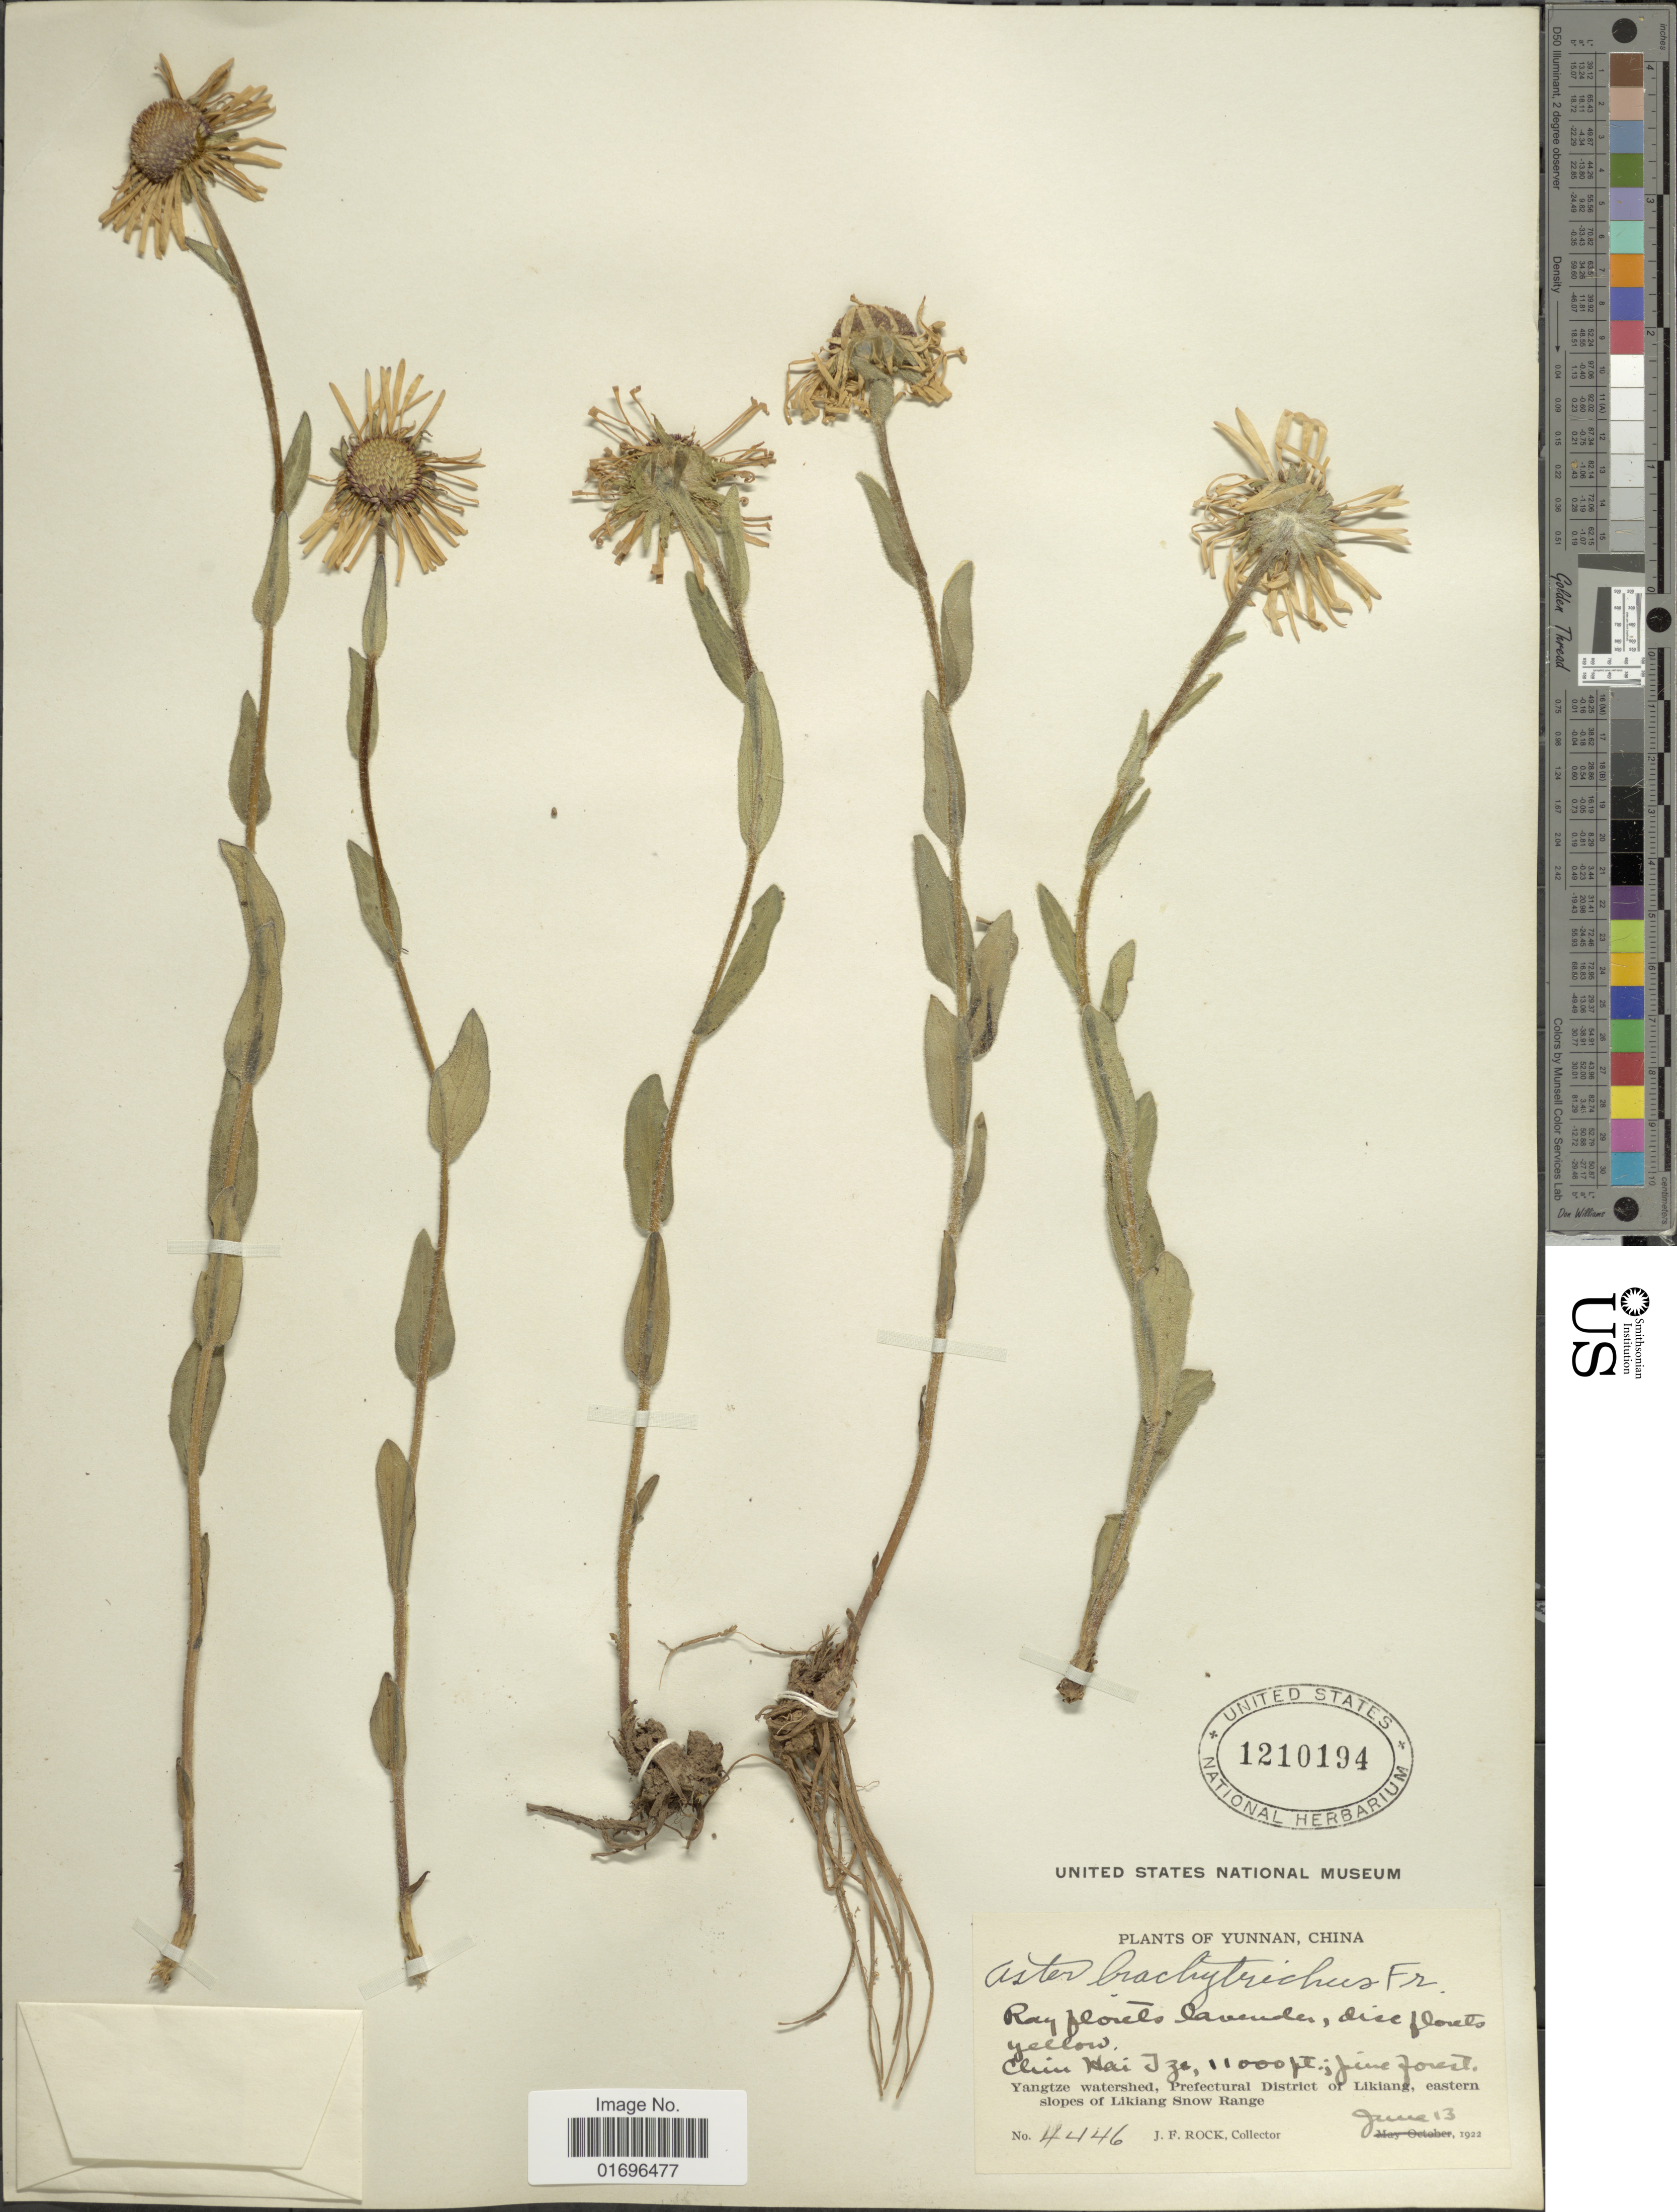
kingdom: Plantae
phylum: Tracheophyta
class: Magnoliopsida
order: Asterales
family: Asteraceae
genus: Aster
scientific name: Aster brachytrichus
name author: Franch.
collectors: J. Rock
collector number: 4446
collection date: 1922-06-13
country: China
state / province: Yunnan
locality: Chin Hai Ize. Yangtze watershed, Prefectural District of Likiang, eastern slopes of Likiang Snow Range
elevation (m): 3353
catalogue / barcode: US 1210194